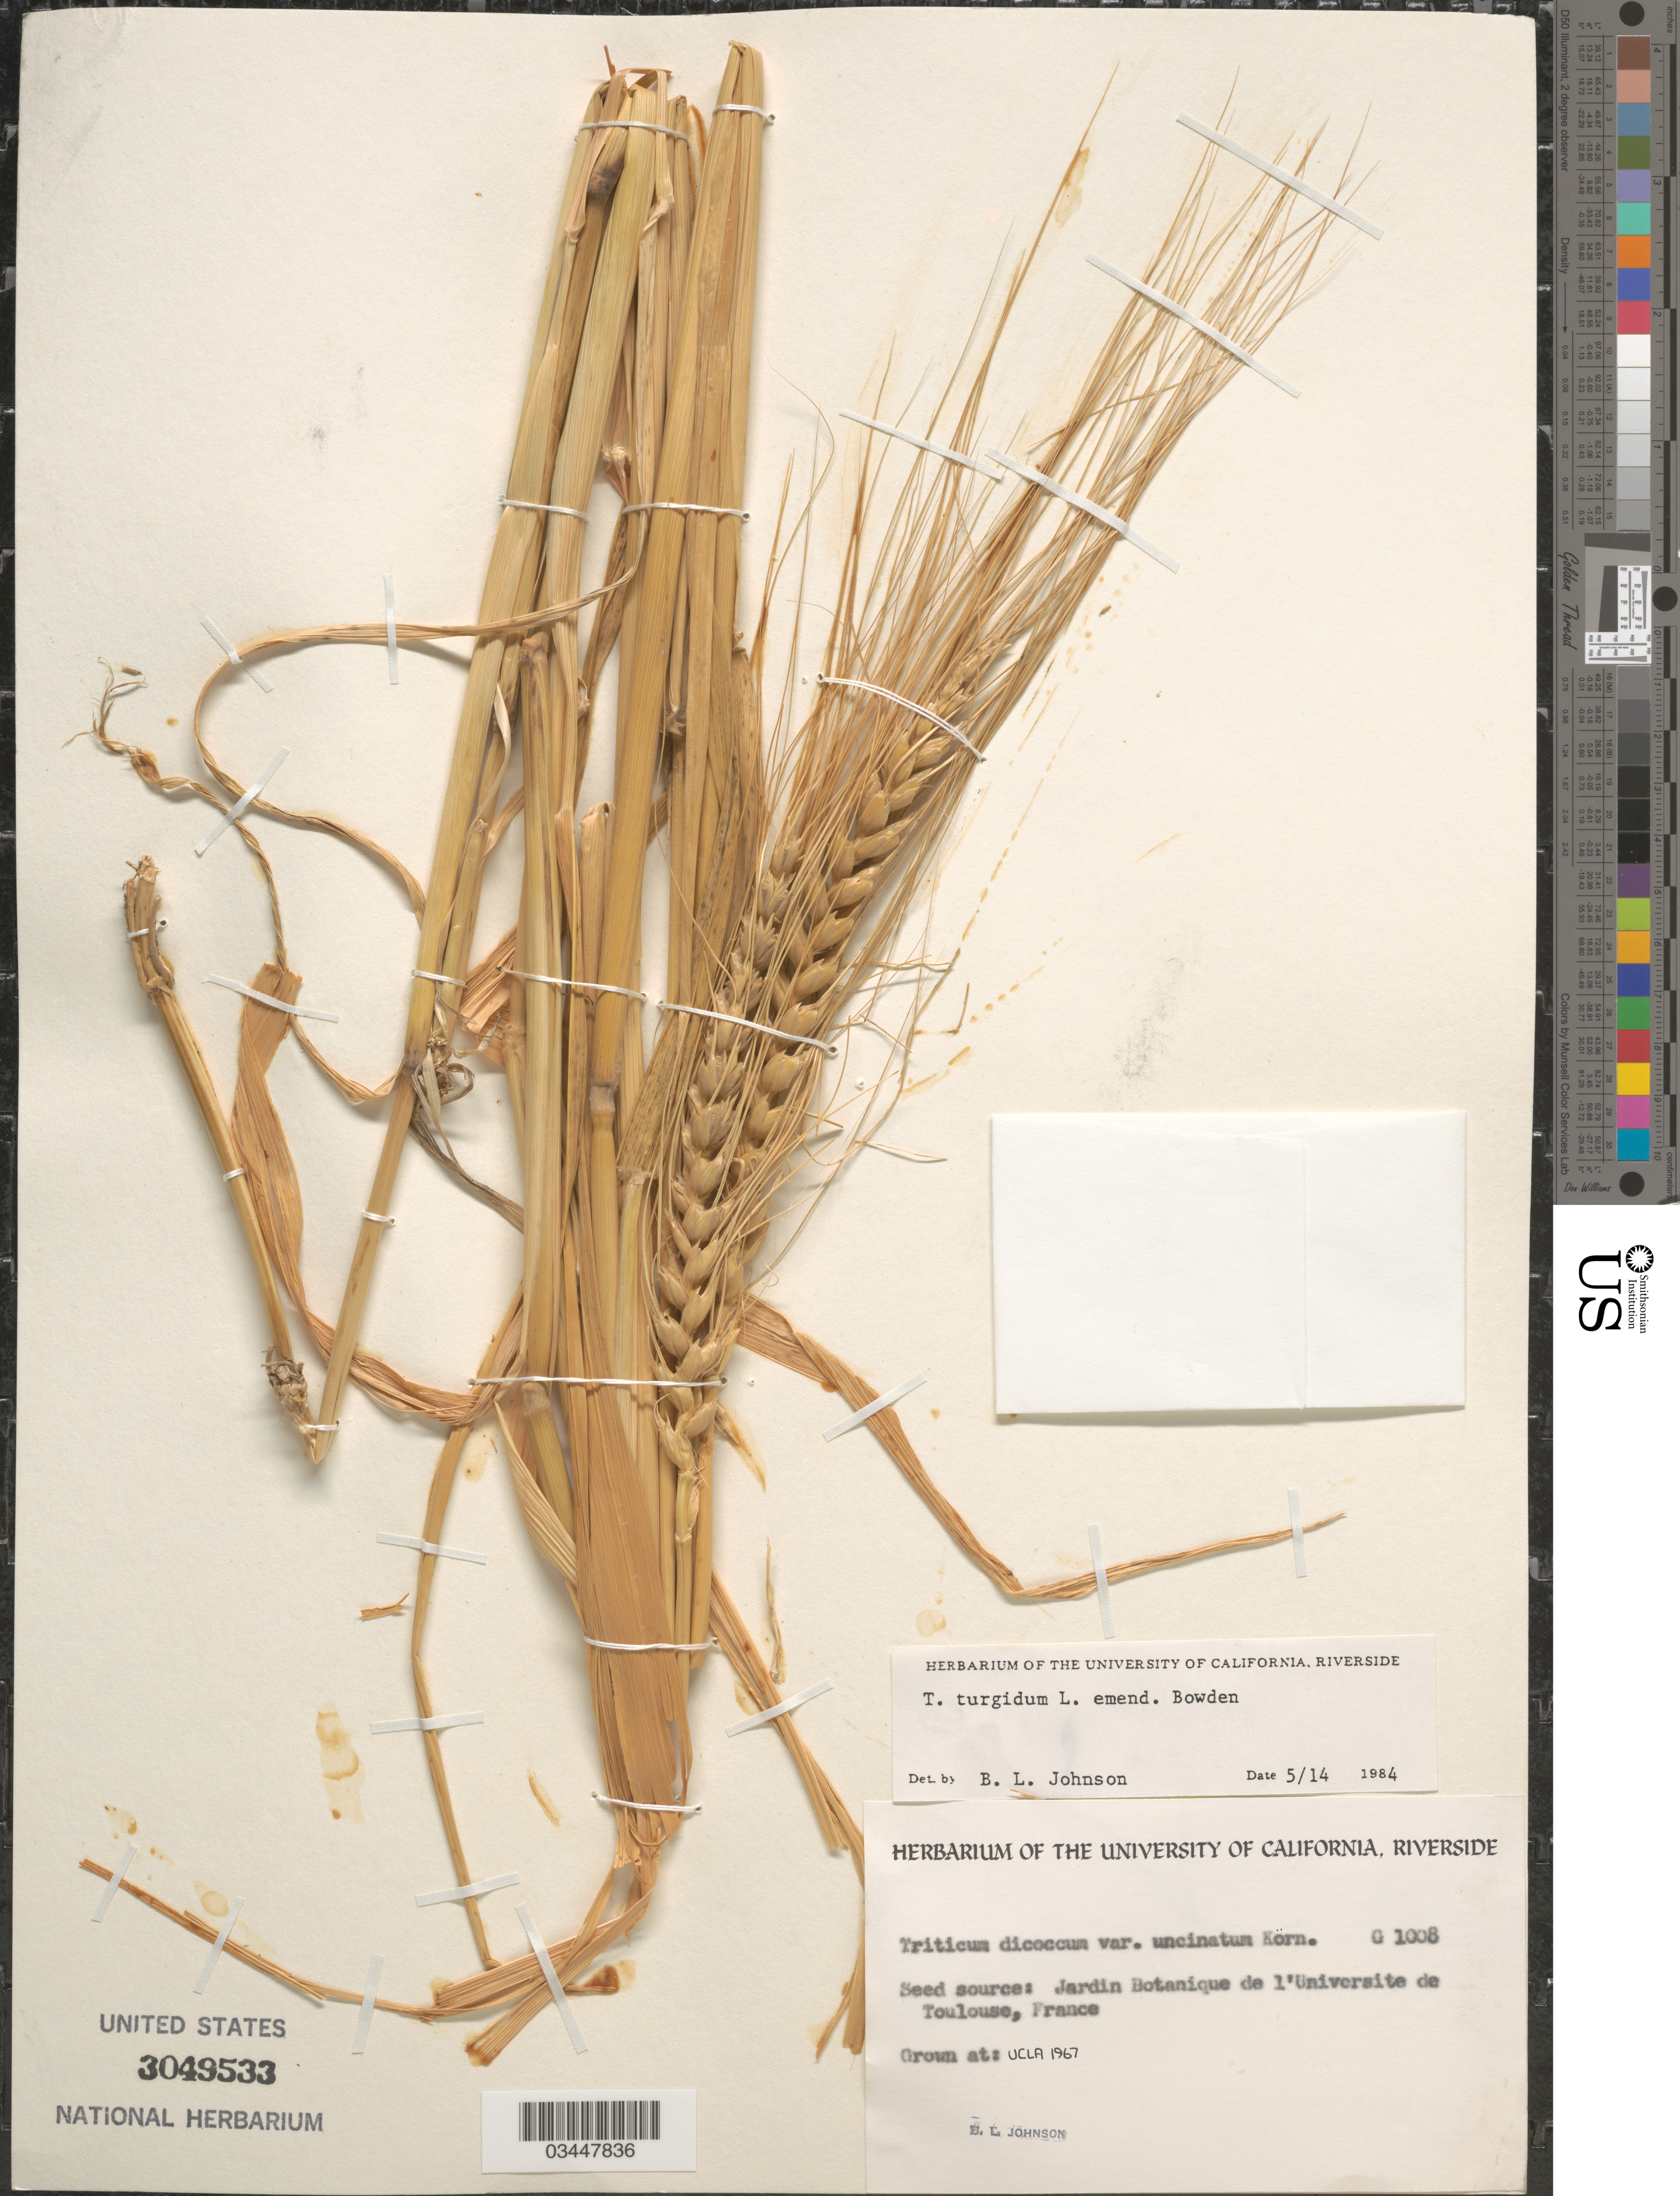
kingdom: Plantae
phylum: Tracheophyta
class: Liliopsida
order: Poales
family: Poaceae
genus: Triticum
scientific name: Triticum turgidum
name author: L.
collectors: B. Johnson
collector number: G1008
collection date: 1967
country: United States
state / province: California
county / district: Los Angeles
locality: UCLA.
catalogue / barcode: US 3049533